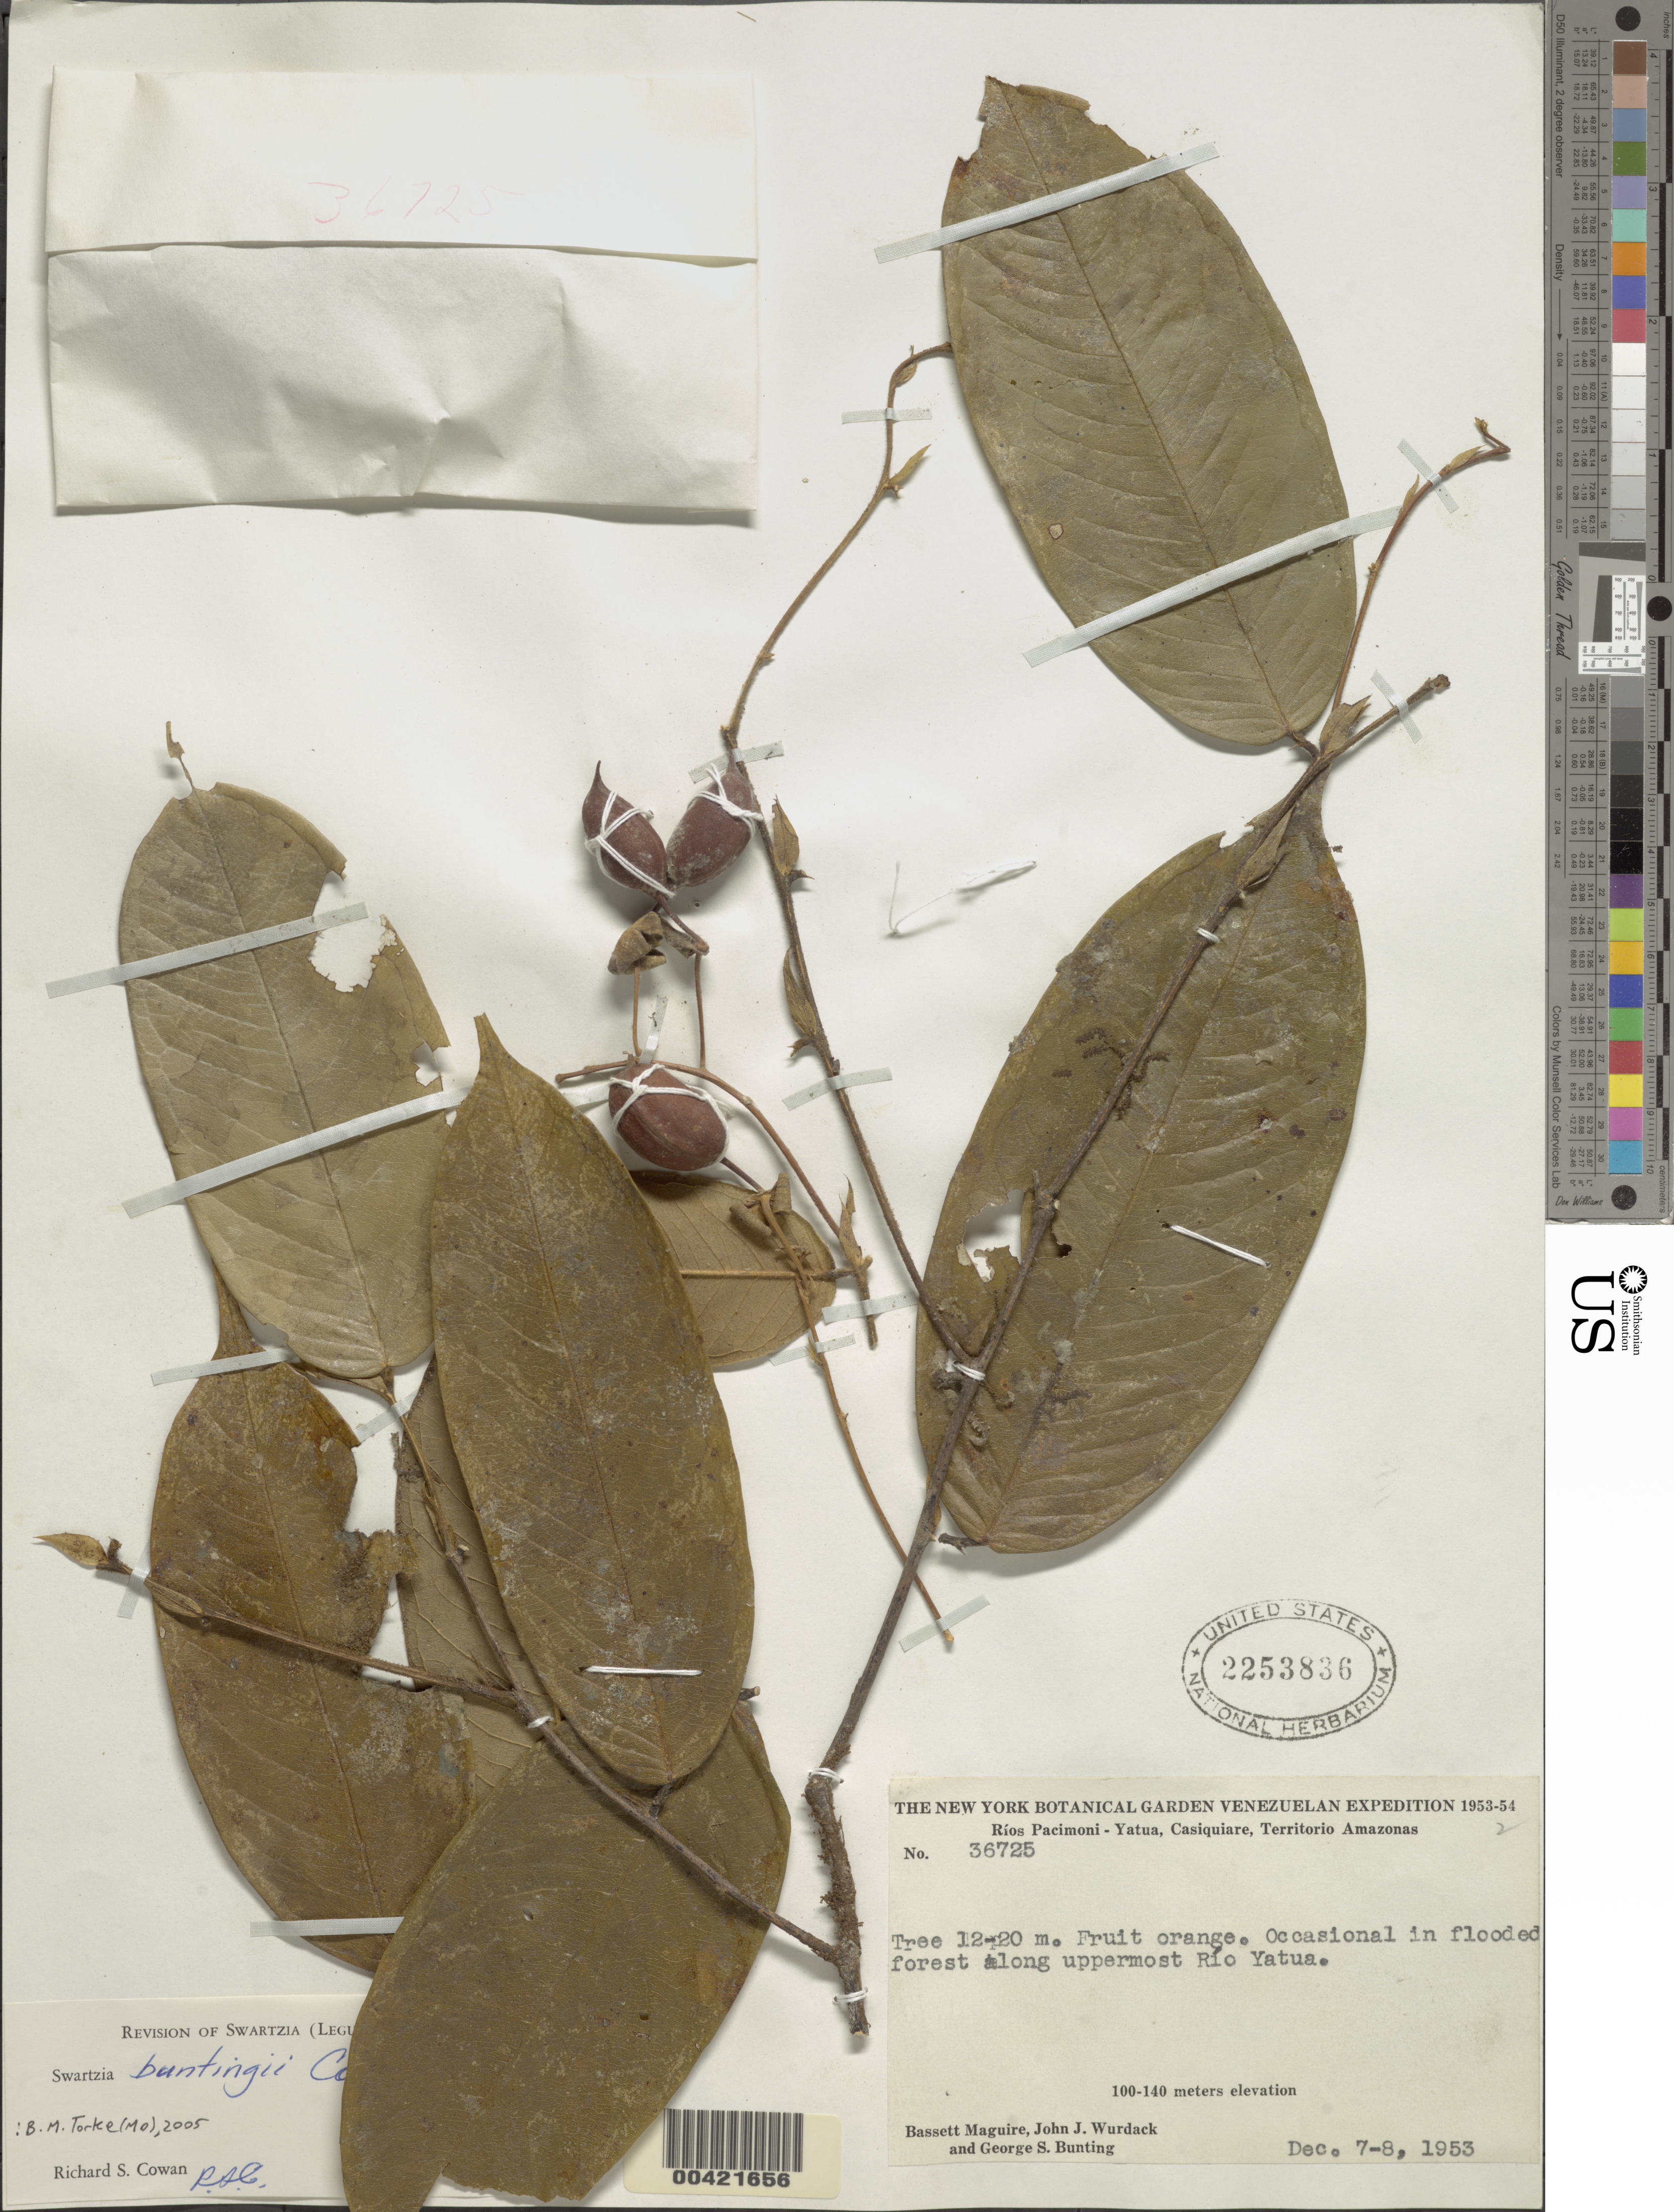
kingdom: Plantae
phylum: Tracheophyta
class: Magnoliopsida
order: Fabales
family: Fabaceae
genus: Swartzia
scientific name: Swartzia buntingii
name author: R.S. Cowan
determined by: Cowan, R. S.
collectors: B. Maguire, J. J. Wurdack & G. S. Bunting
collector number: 36725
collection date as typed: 07 Dec 1953 to 08 Dec 1953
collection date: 1953-12-07/1953-12-08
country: Venezuela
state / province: Amazonas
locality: Rio Yaciba, along uppermost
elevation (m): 100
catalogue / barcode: US 2253836